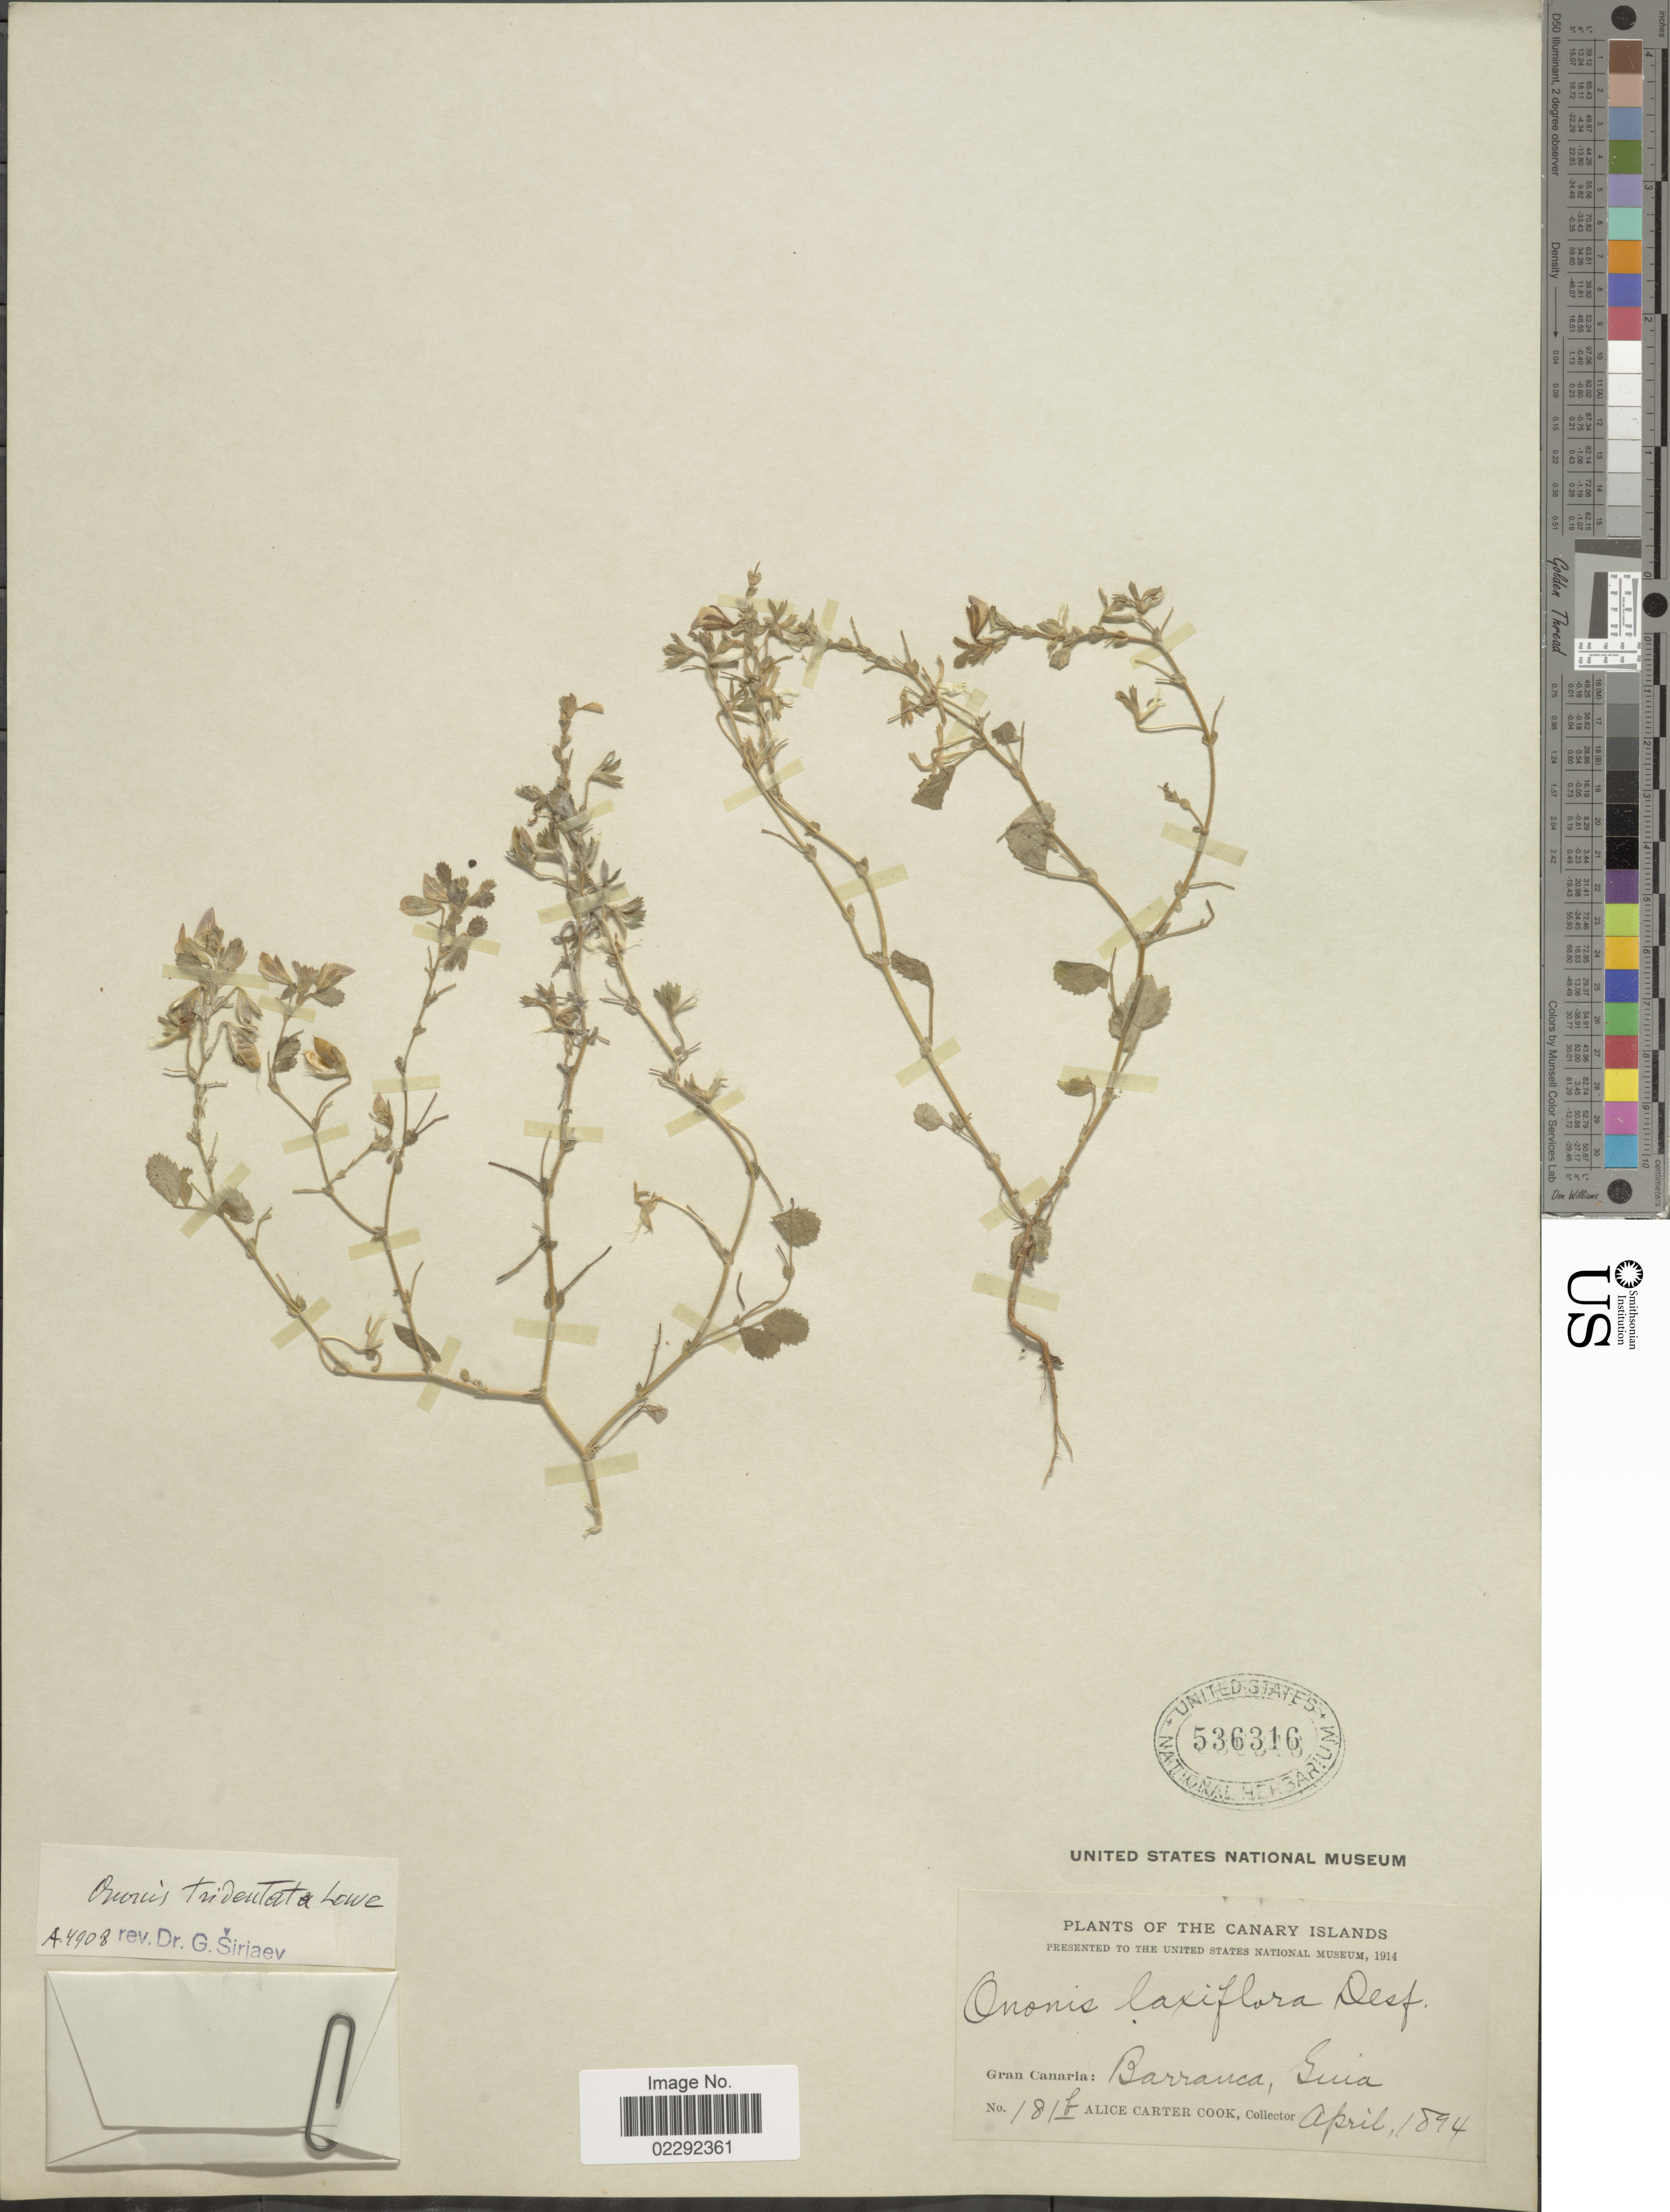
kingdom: Plantae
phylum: Tracheophyta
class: Magnoliopsida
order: Fabales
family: Fabaceae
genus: Ononis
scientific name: Ononis tridentata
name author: L.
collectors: Alice C. Cook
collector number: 181b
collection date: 1894-04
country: Spain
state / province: Canarias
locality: Gran Canaria: Barranca, Guia.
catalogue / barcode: US 536316